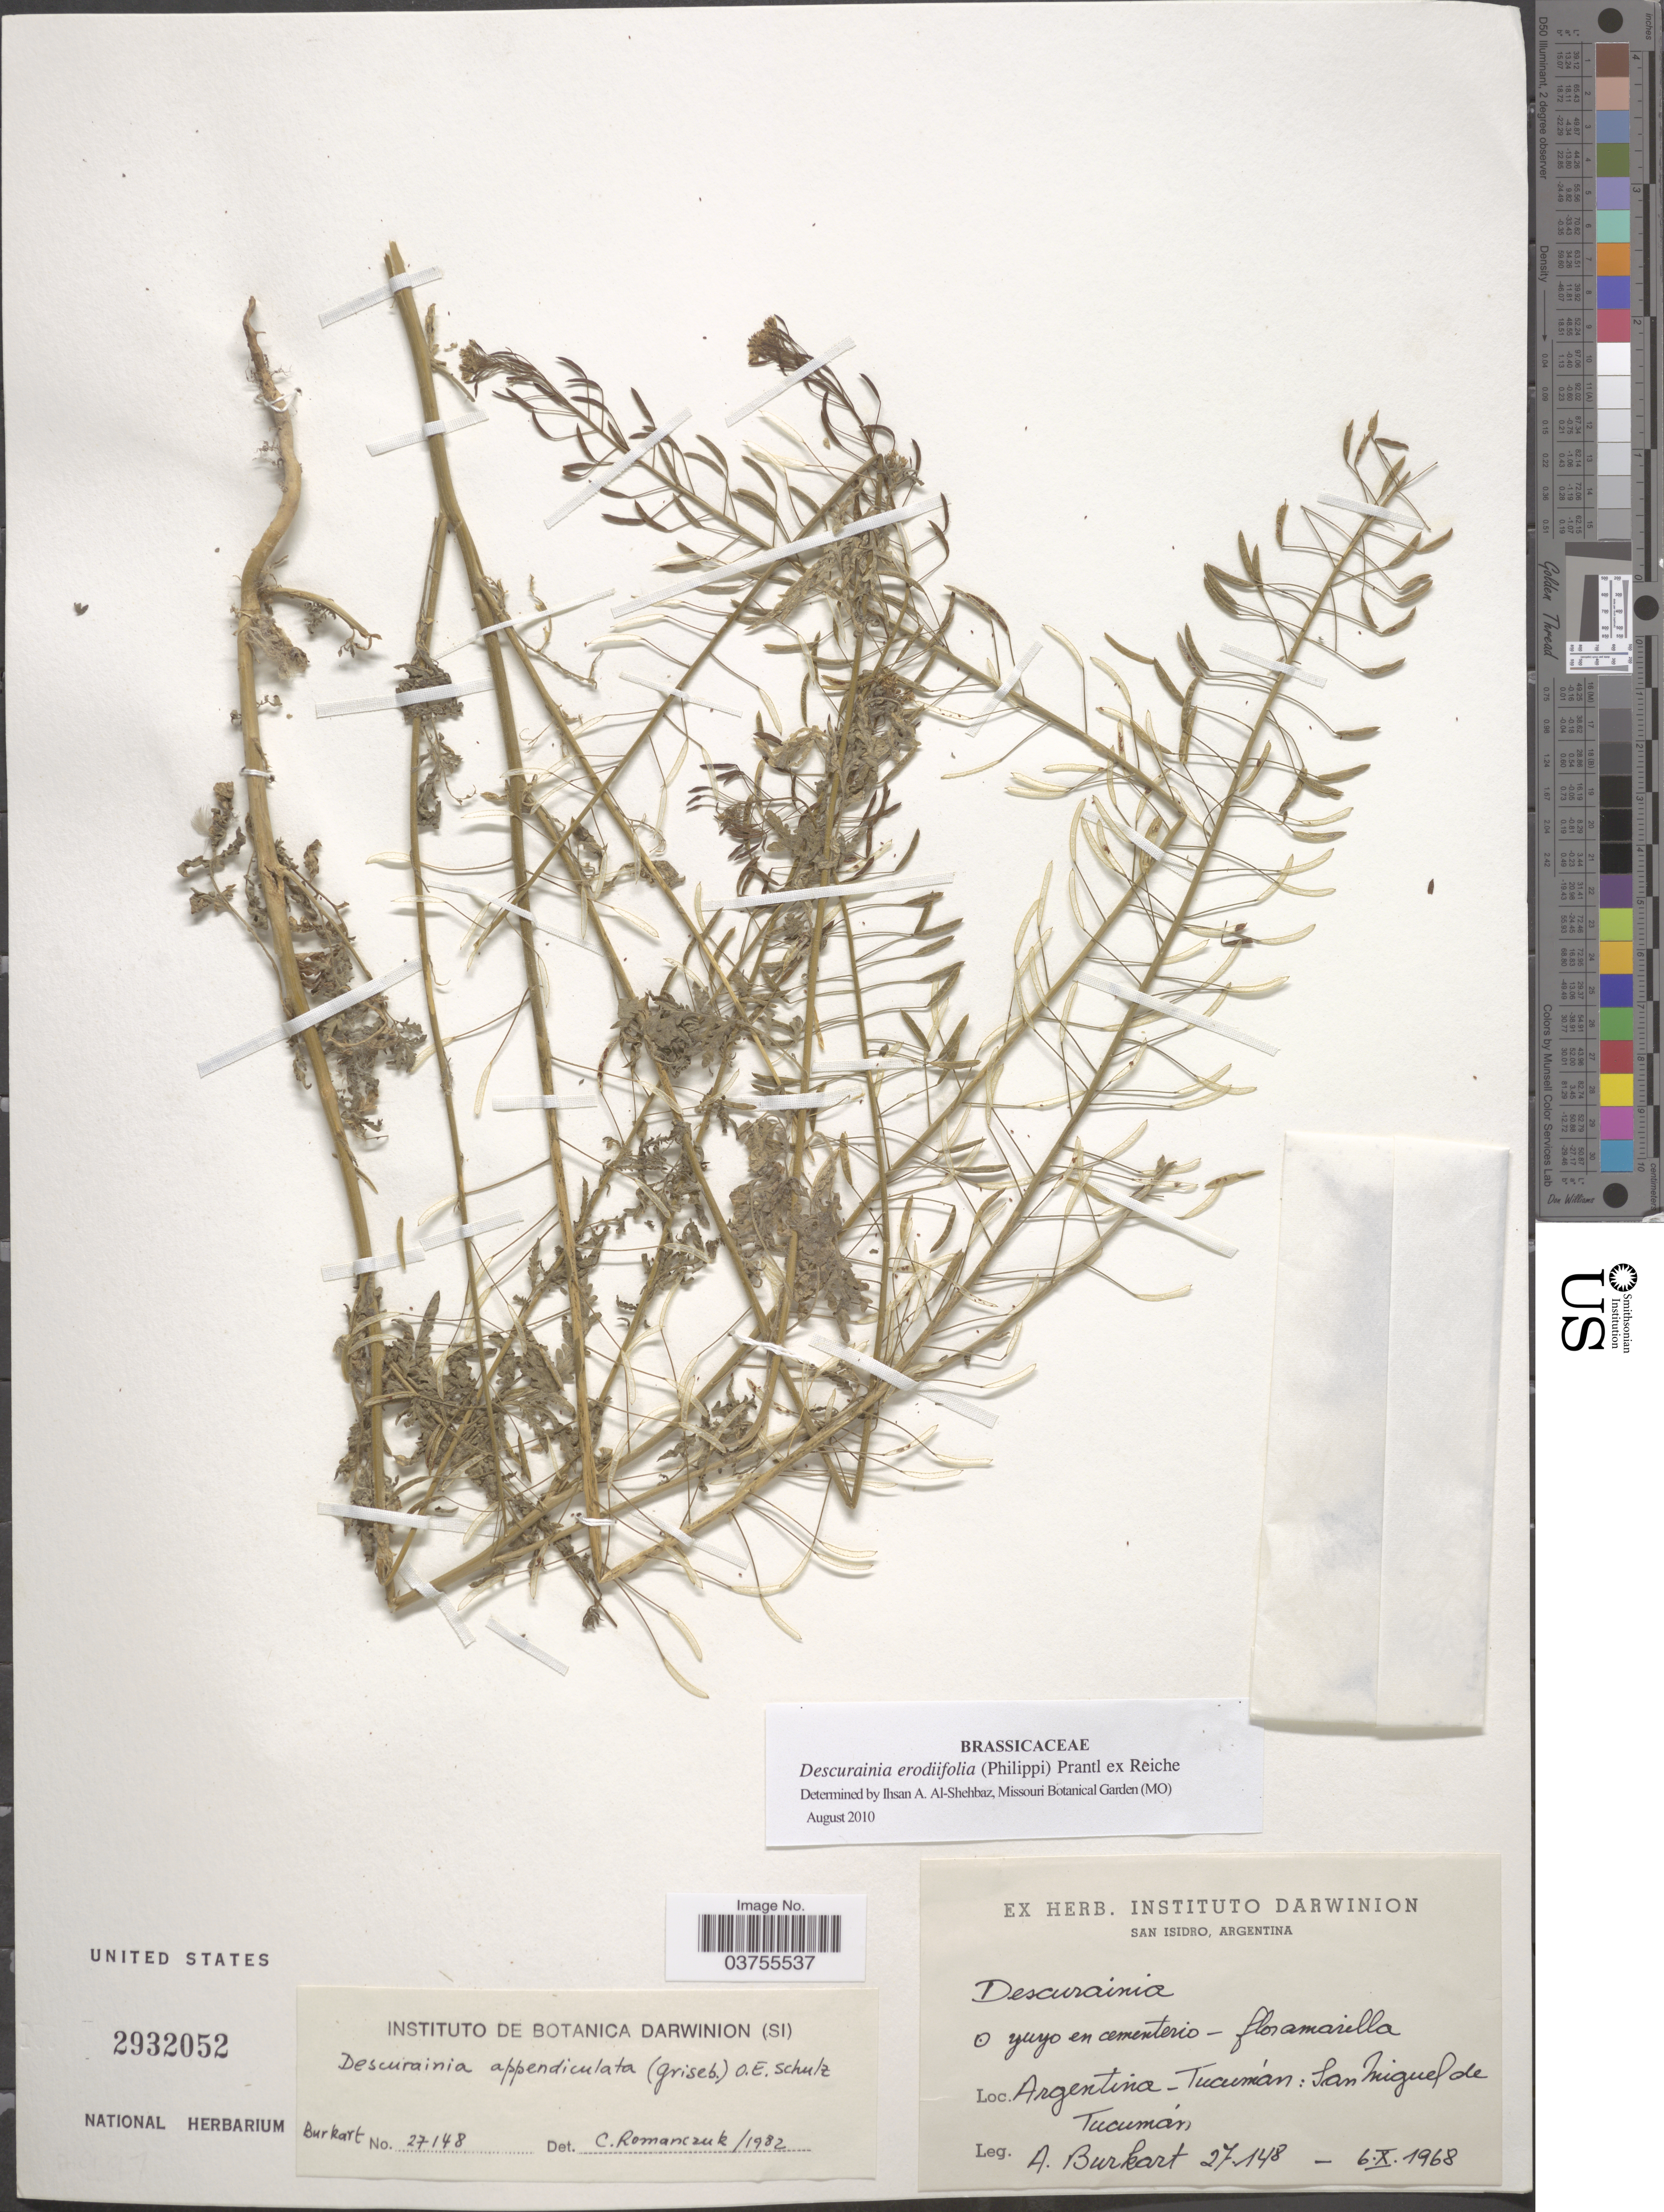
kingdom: Plantae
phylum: Tracheophyta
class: Magnoliopsida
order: Brassicales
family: Brassicaceae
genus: Descurainia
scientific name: Descurainia erodiifolia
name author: (Phil. & C.A. Mey.) Prantl ex Reiche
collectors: A. E. Burkart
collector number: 27148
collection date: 1968-10-06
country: Argentina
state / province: Tucuman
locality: San Miguel de Tucumán.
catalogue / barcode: US 2932052